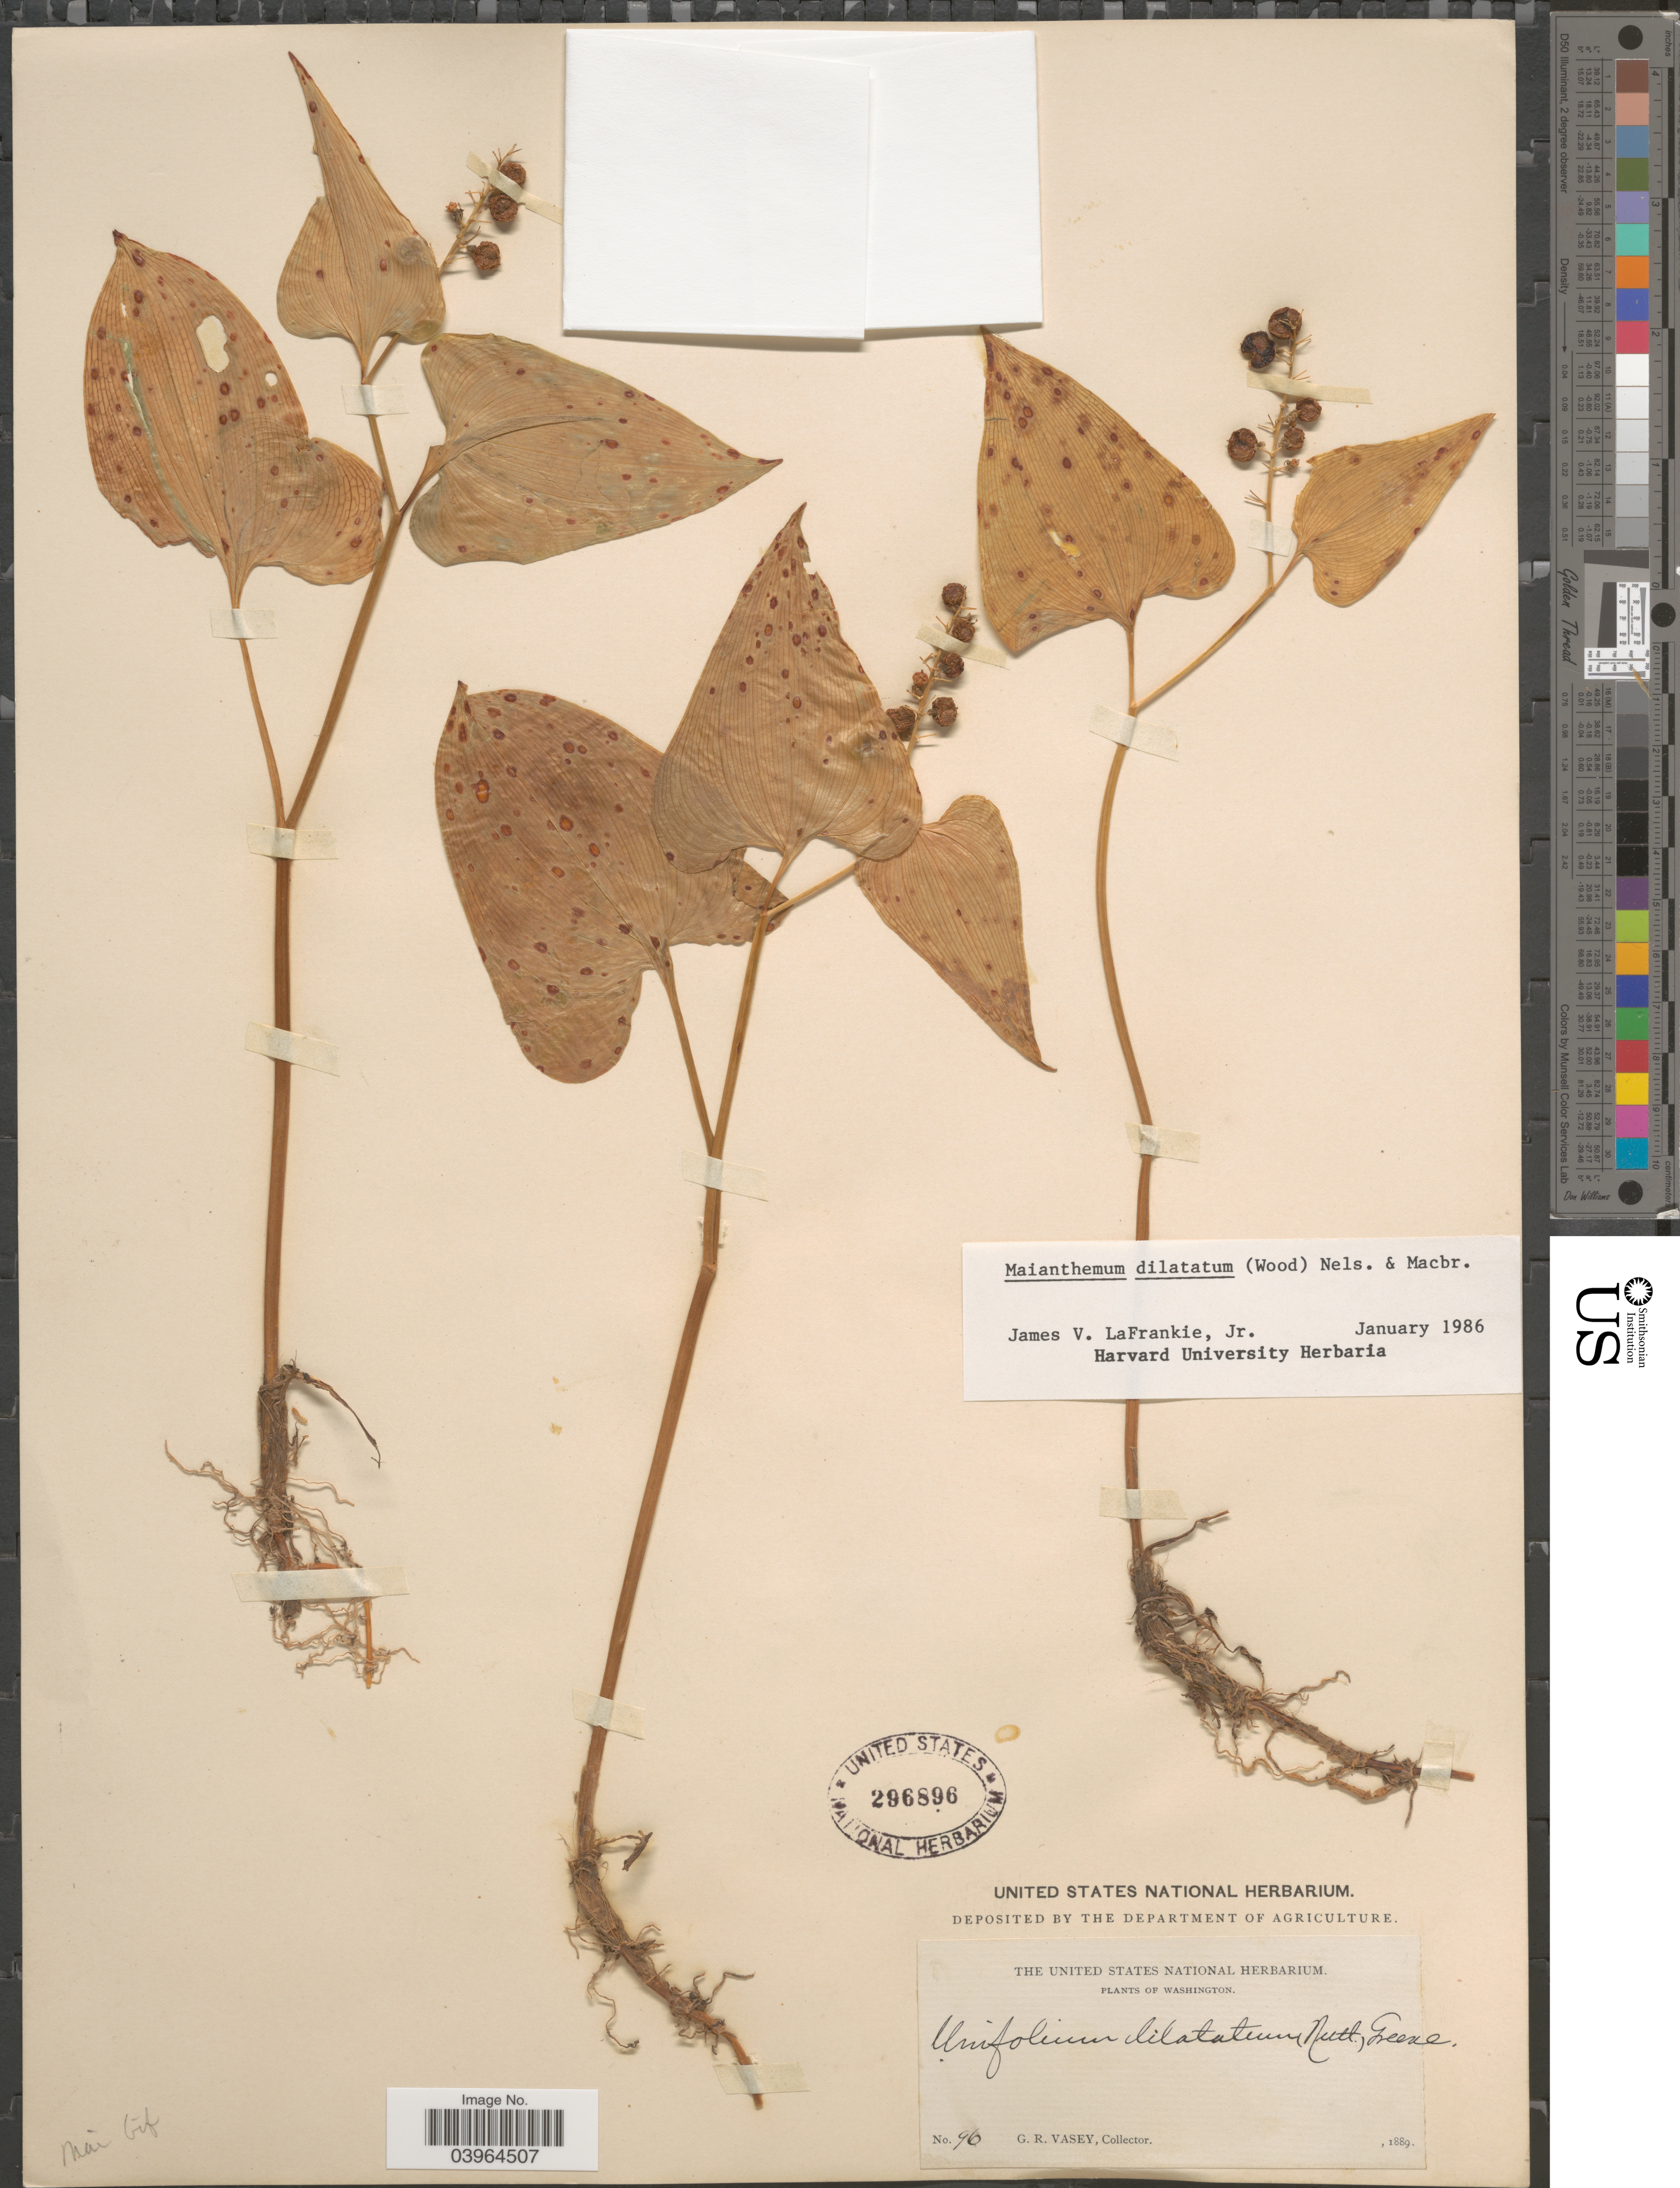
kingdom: Plantae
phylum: Tracheophyta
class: Liliopsida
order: Asparagales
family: Asparagaceae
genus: Maianthemum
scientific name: Maianthemum dilatatum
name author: (Alph. Wood) A. Nelson & J.F. Macbr.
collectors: G. R. Vasey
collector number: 96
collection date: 1889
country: United States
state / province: Washington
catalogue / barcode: US 296896